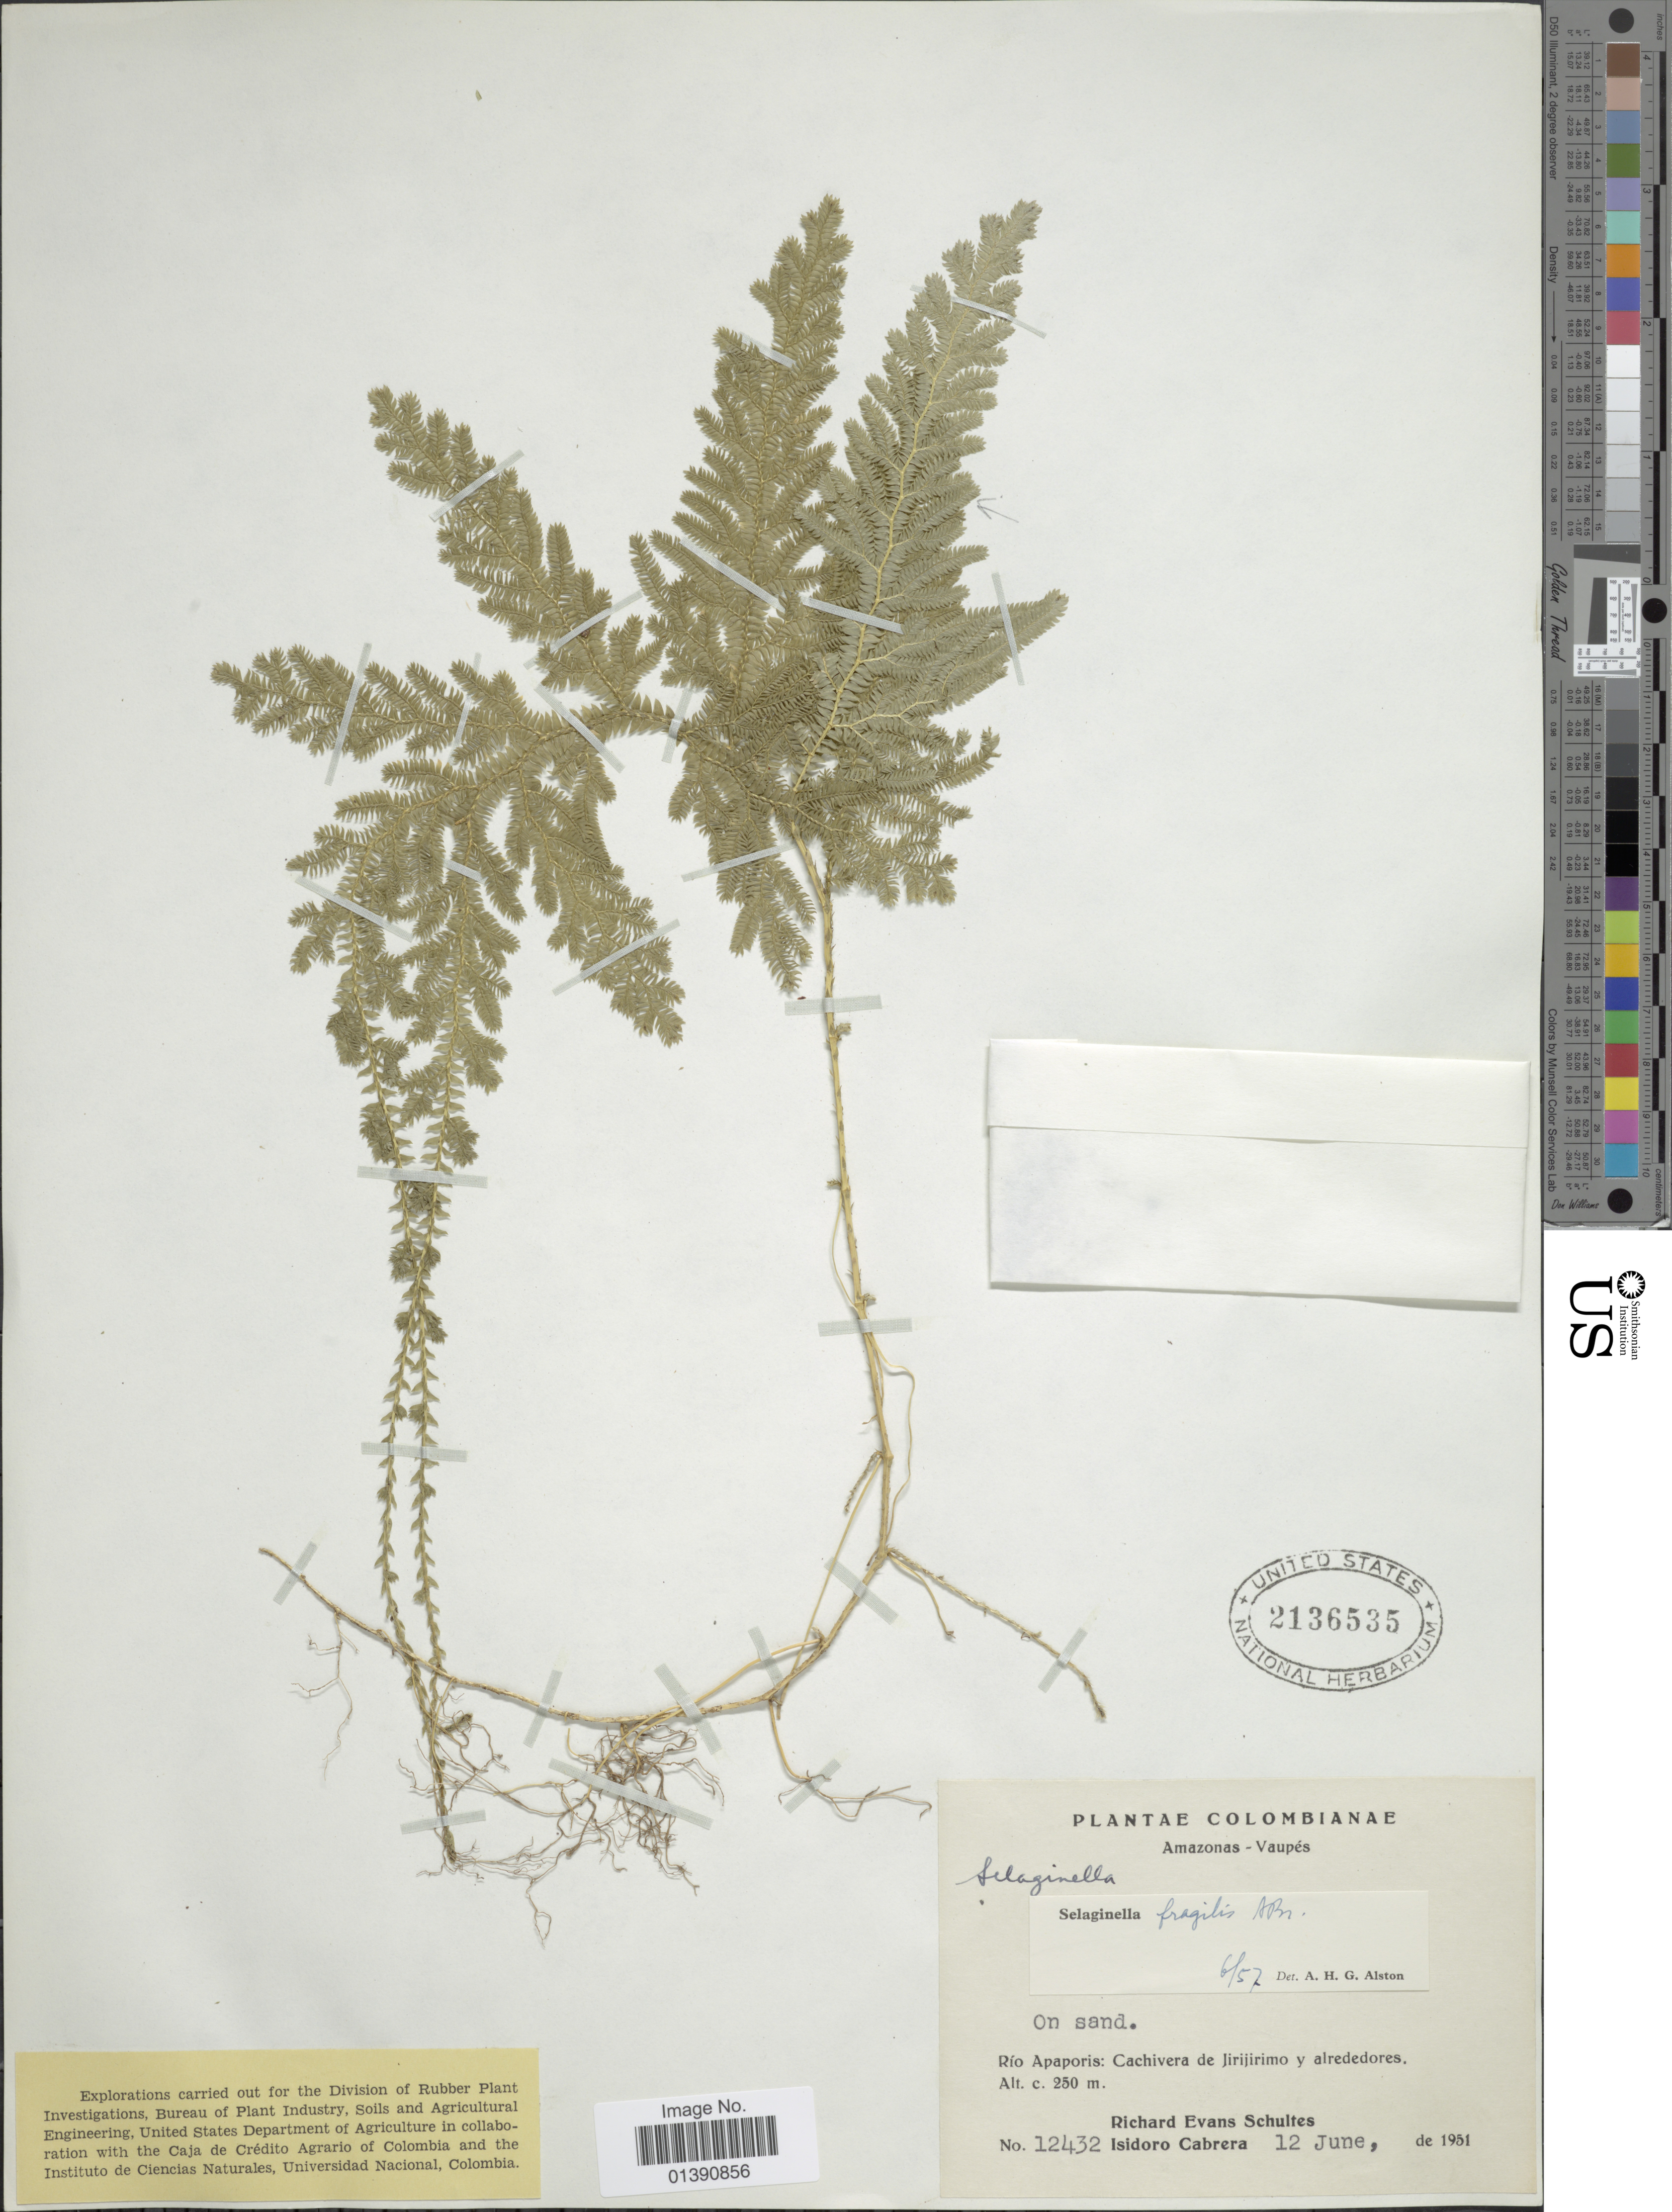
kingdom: Plantae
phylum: Tracheophyta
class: Lycopodiopsida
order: Selaginellales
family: Selaginellaceae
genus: Selaginella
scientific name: Selaginella fragilis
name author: A. Braun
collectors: R. E. Schultes & I. Cabrera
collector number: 12432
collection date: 1951-06-12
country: Peru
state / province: Amazonas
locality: Vaupés, Rio Apaporis: cachivera de Jirijirimo y alrededores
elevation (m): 250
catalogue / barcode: US 2136535